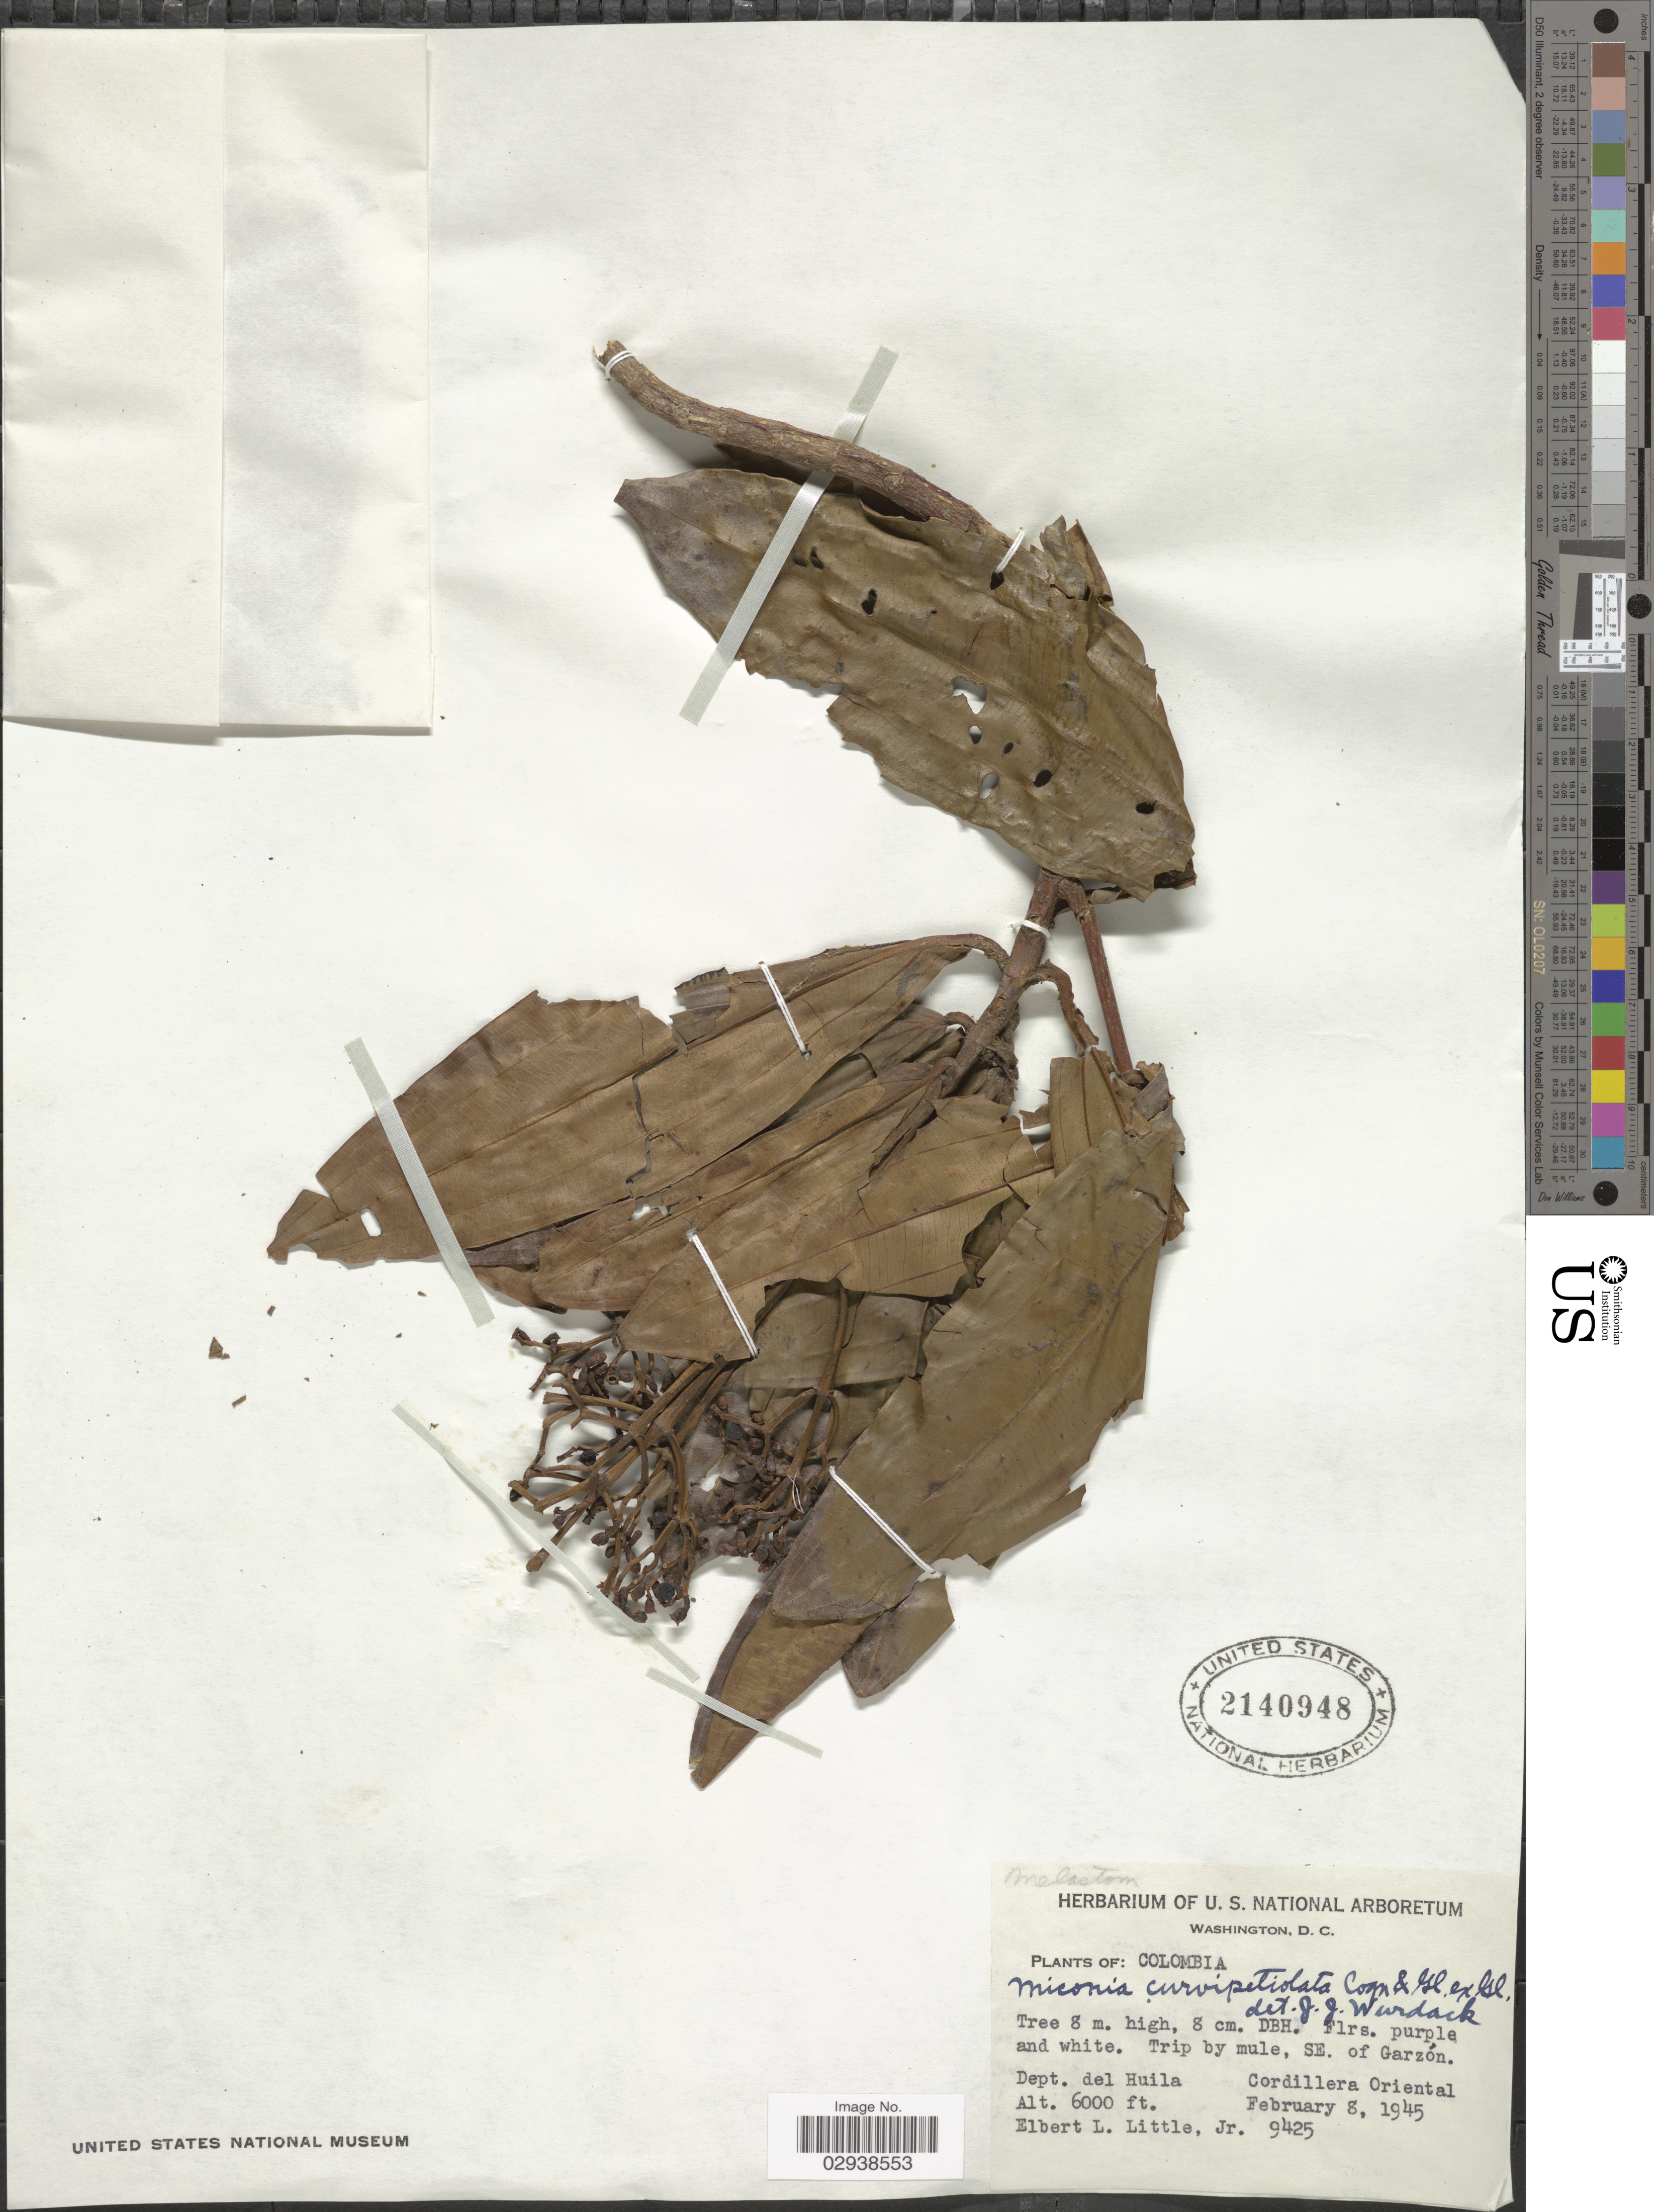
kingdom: Plantae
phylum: Tracheophyta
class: Magnoliopsida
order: Myrtales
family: Melastomataceae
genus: Miconia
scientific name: Miconia curvipetiolata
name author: Cogn. & Gleason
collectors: E. L. Little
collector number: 9425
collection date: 1945-02-08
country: Colombia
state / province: Huila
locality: Trip by mule, SE. of Garzón, Dept. del Huila, Cordillera Oriental.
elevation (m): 1829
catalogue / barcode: US 2140948